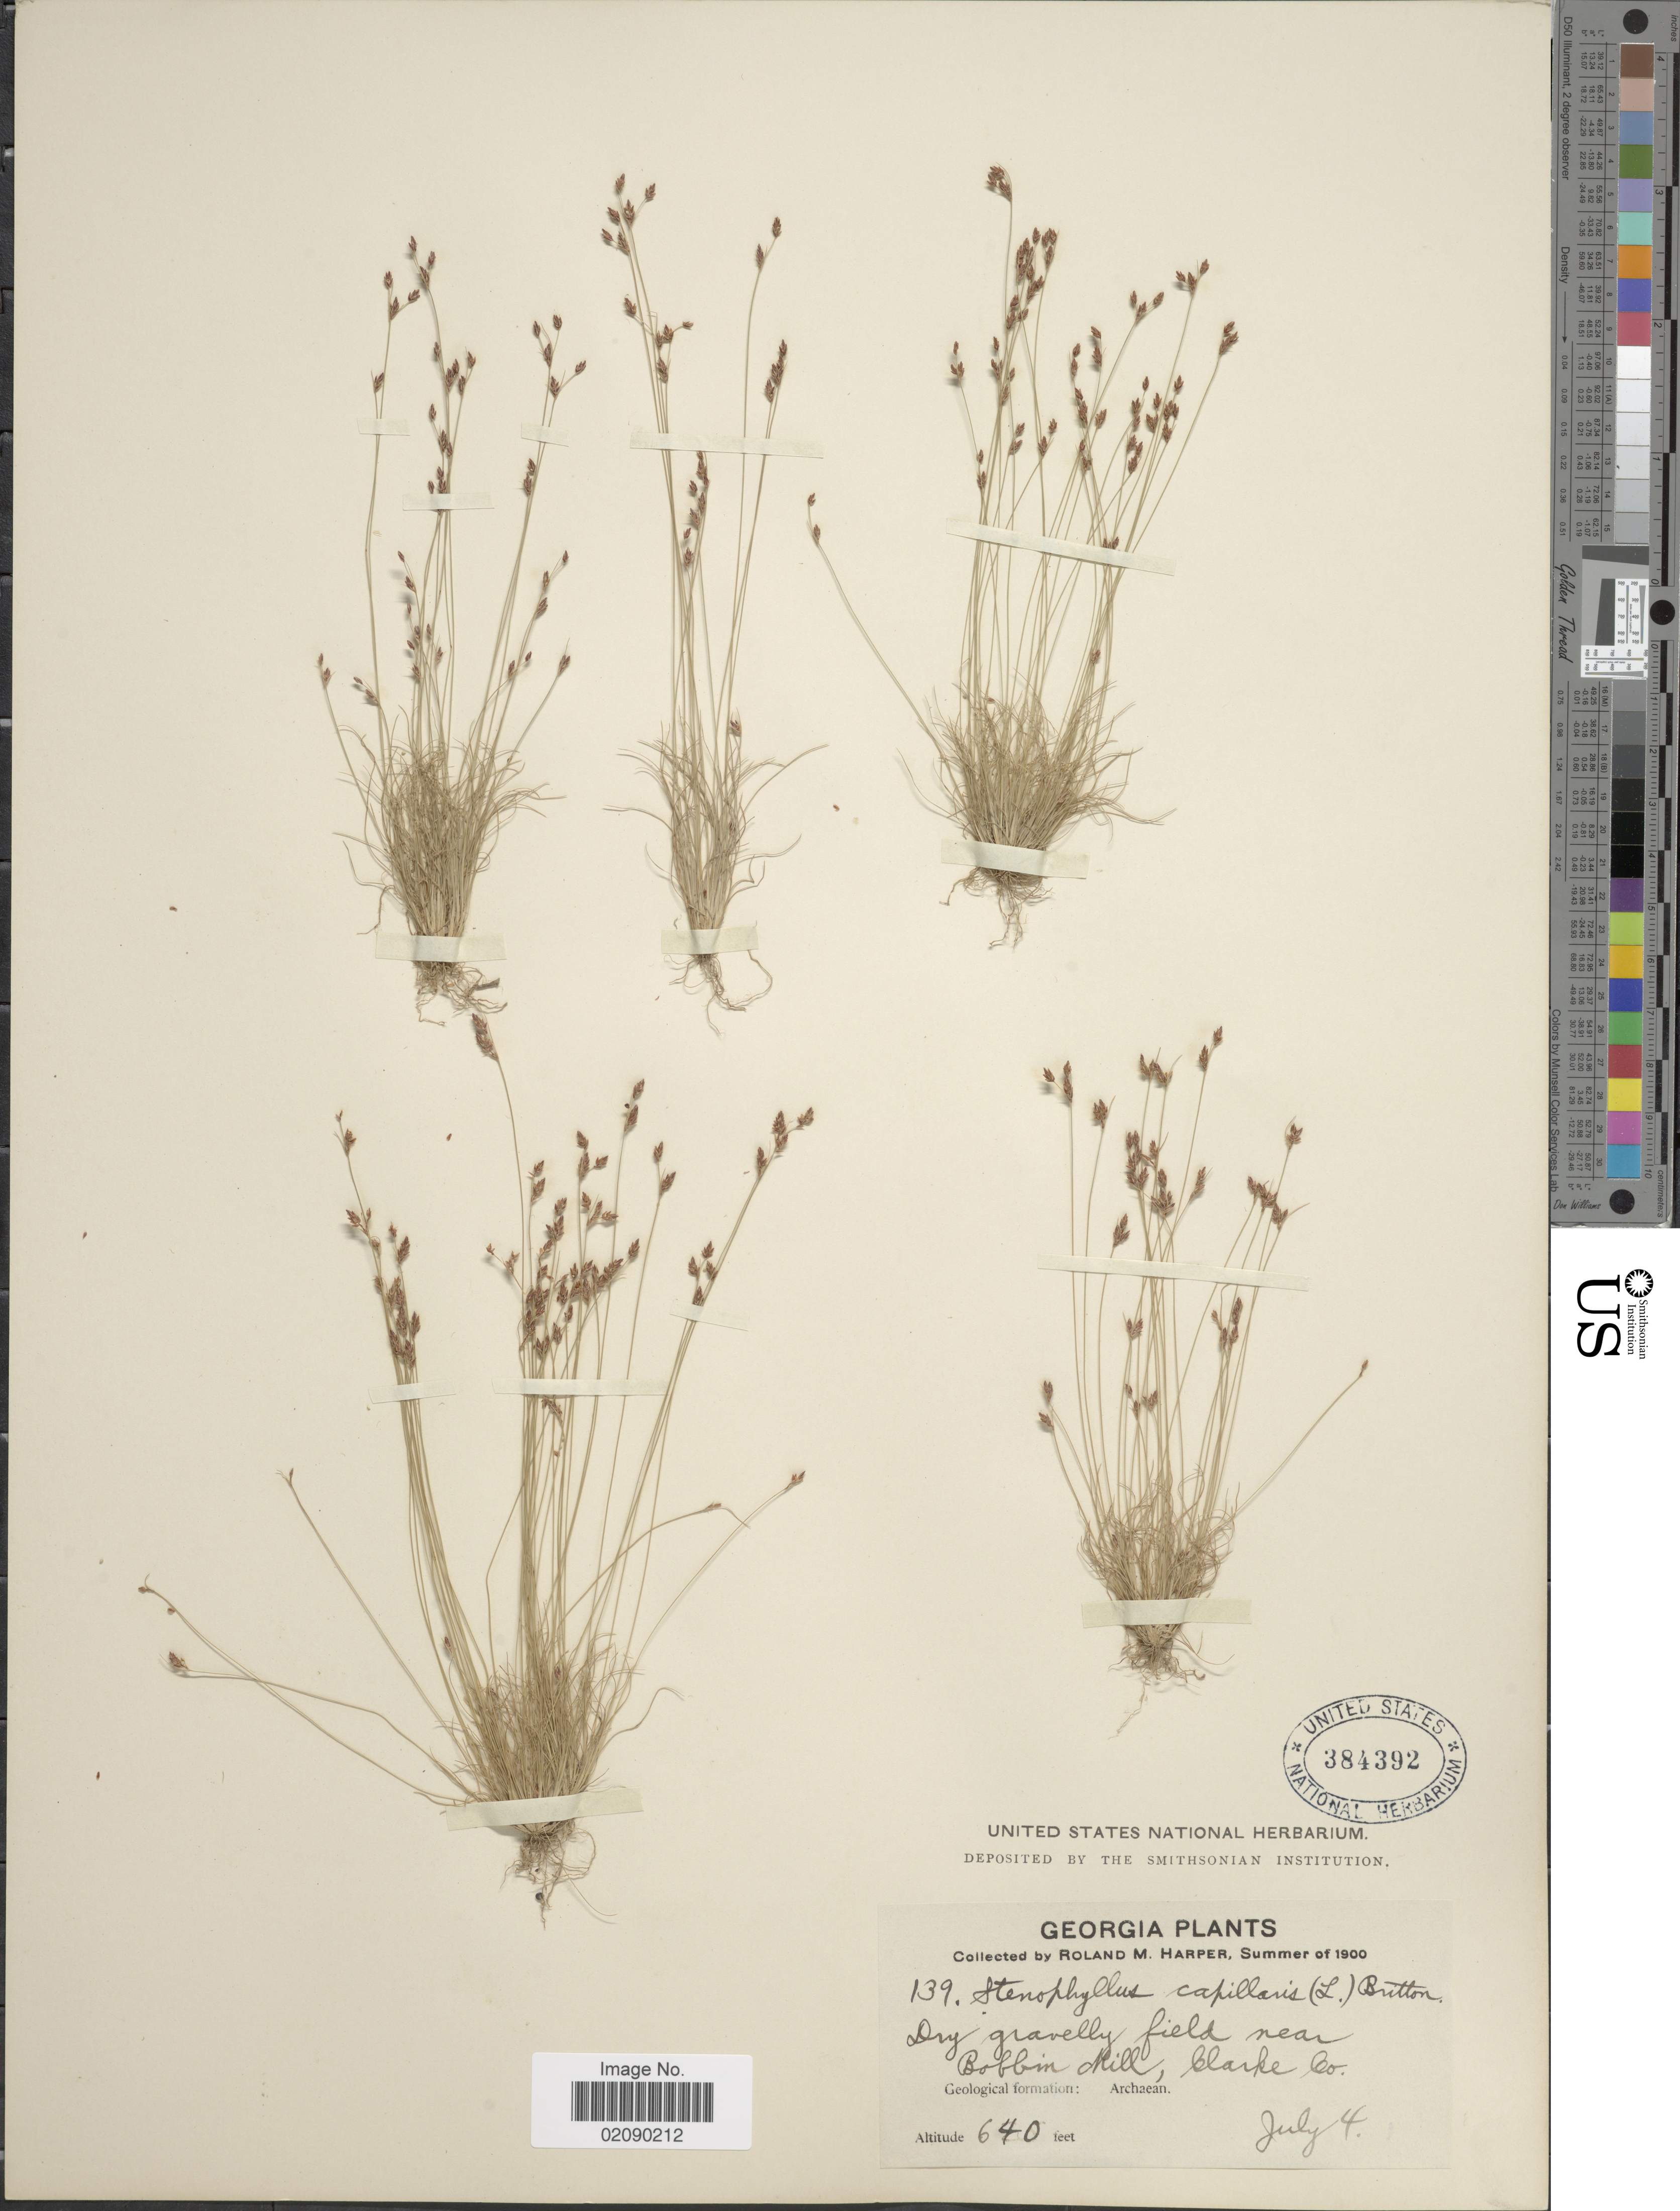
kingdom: Plantae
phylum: Tracheophyta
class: Liliopsida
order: Poales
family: Cyperaceae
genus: Bulbostylis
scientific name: Bulbostylis capillaris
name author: (L.) Kunth ex C.B. Clarke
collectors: R. M. Harper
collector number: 139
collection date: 1900-07-04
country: United States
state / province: Georgia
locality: Near Bobbin Mill, Clarke Co.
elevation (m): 195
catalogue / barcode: US 384392